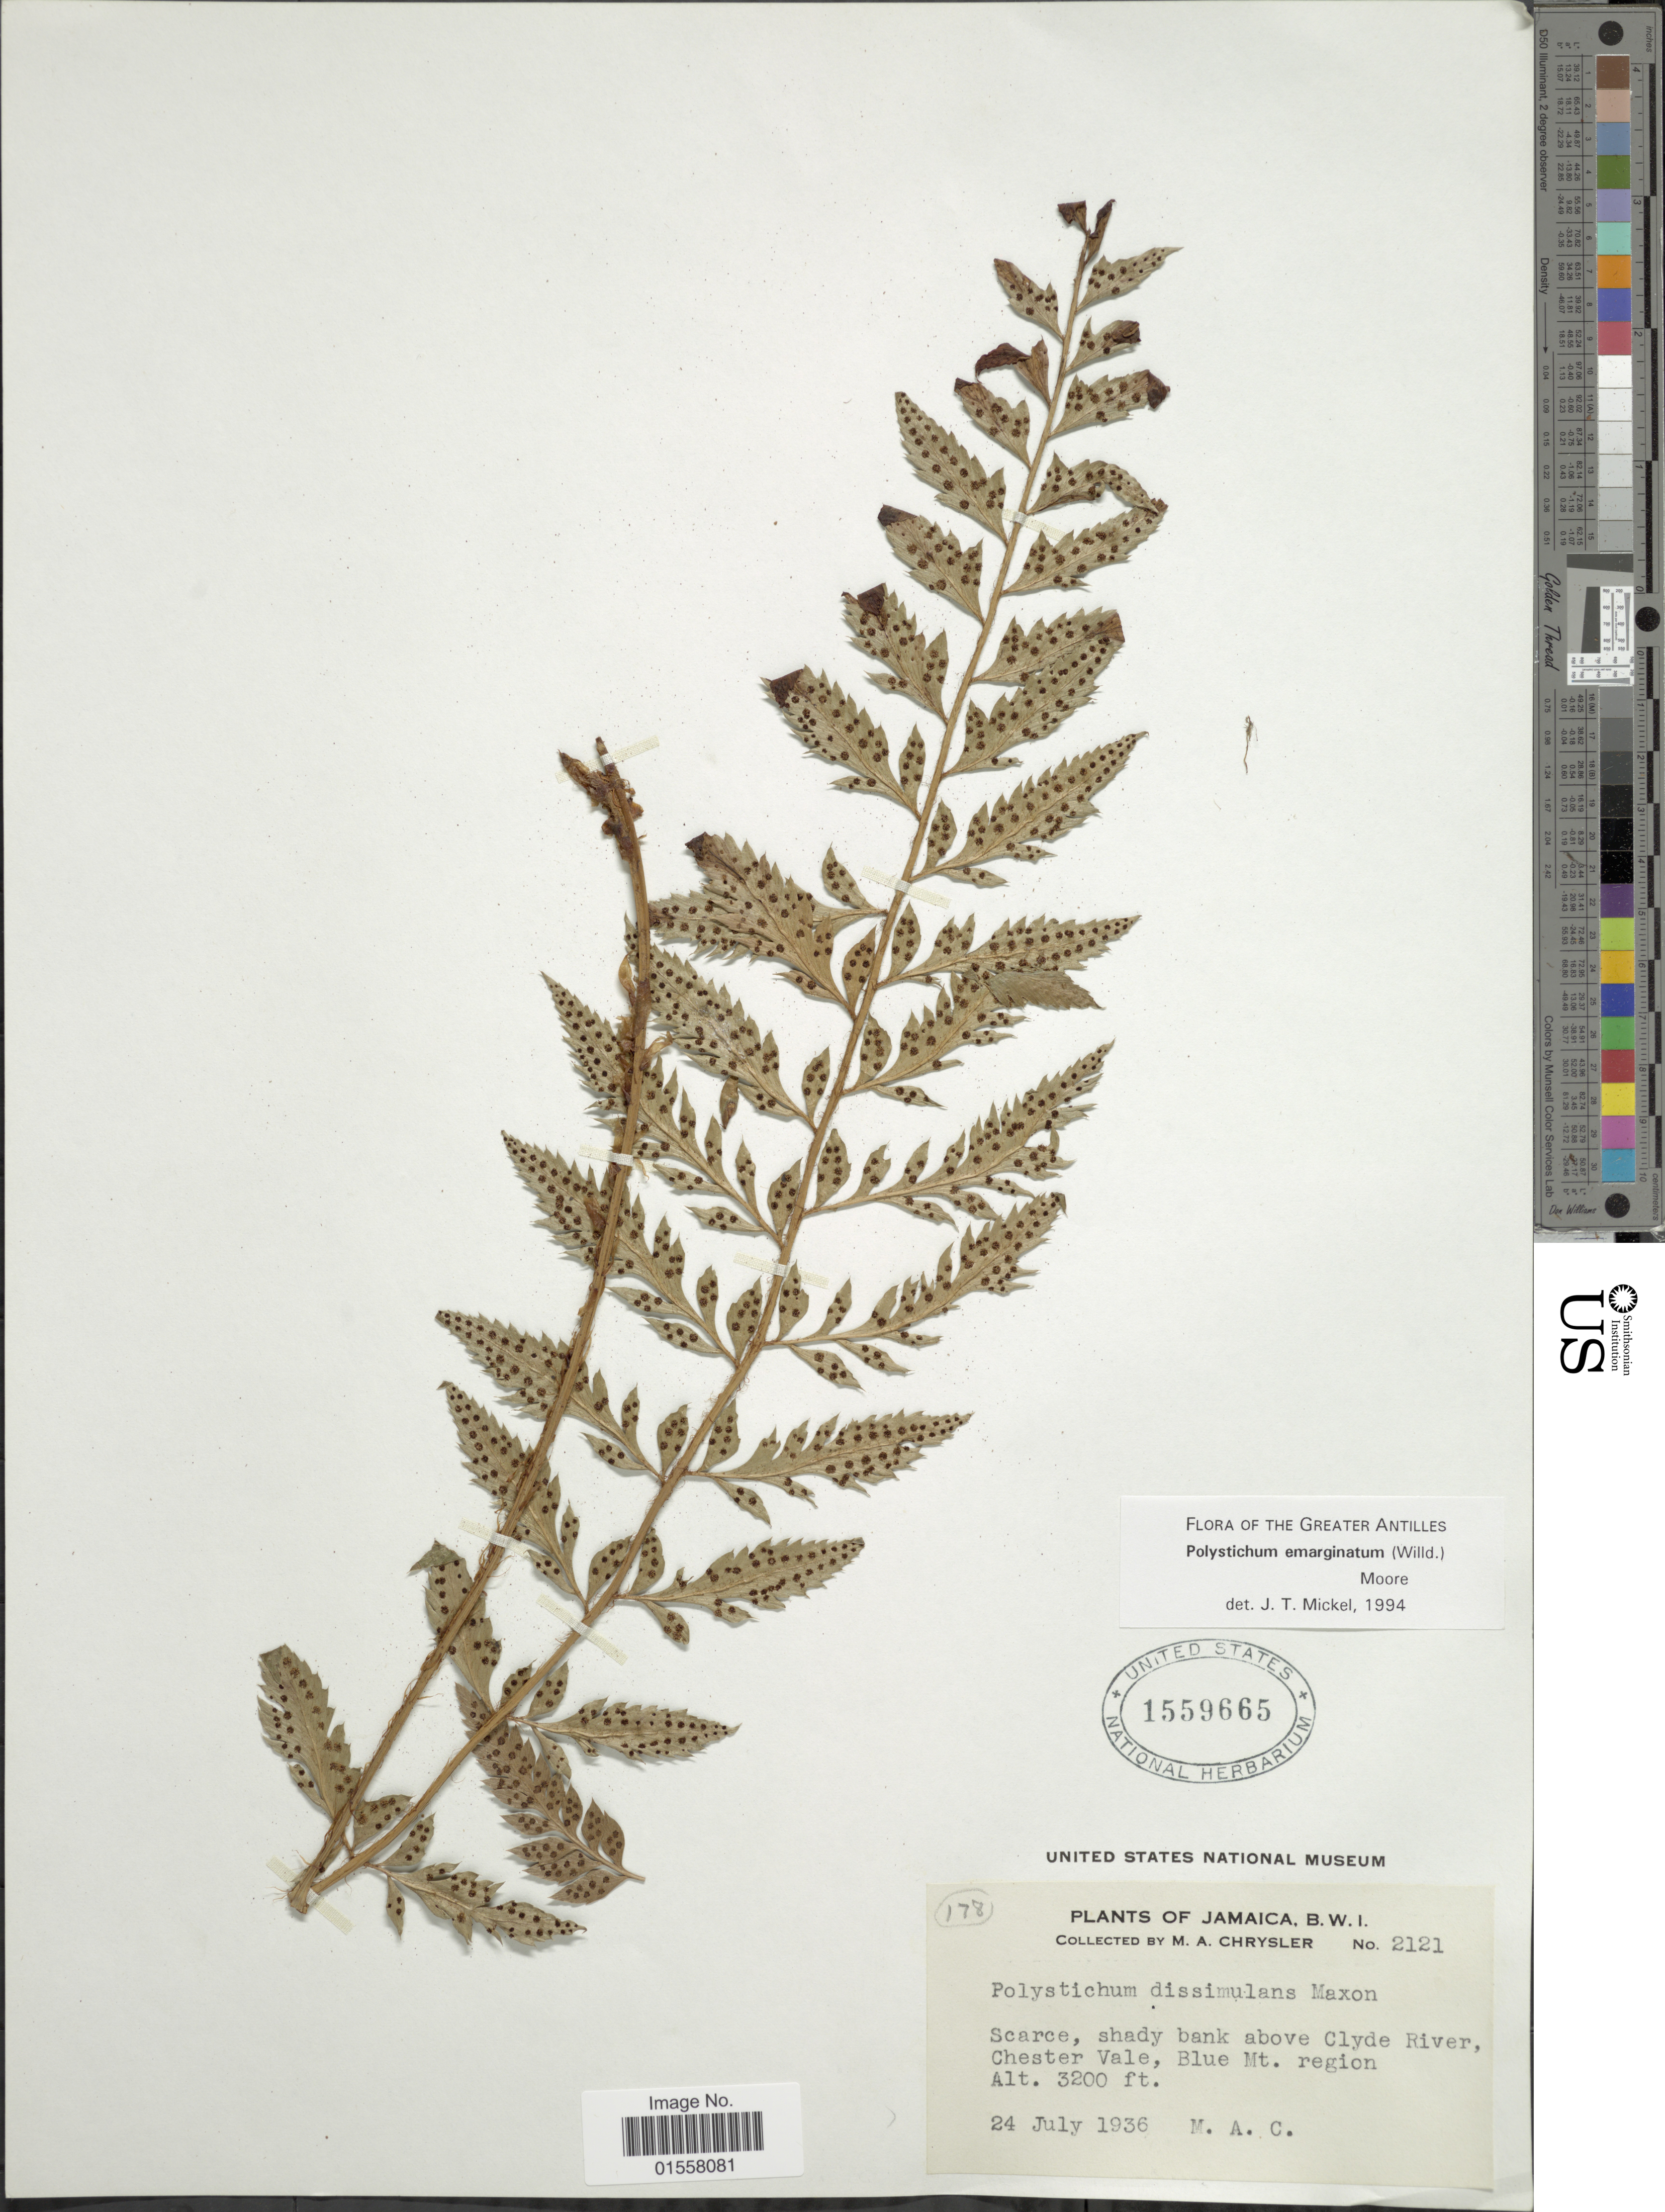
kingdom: Plantae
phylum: Tracheophyta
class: Polypodiopsida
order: Polypodiales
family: Dryopteridaceae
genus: Polystichum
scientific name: Polystichum emarginatum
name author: (Willd.) Moore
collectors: M. A. Chrysler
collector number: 2121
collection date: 1936-07-24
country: Jamaica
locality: Above Clyde River, Chester Vale, Blue Mt. region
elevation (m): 975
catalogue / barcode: US 1559665